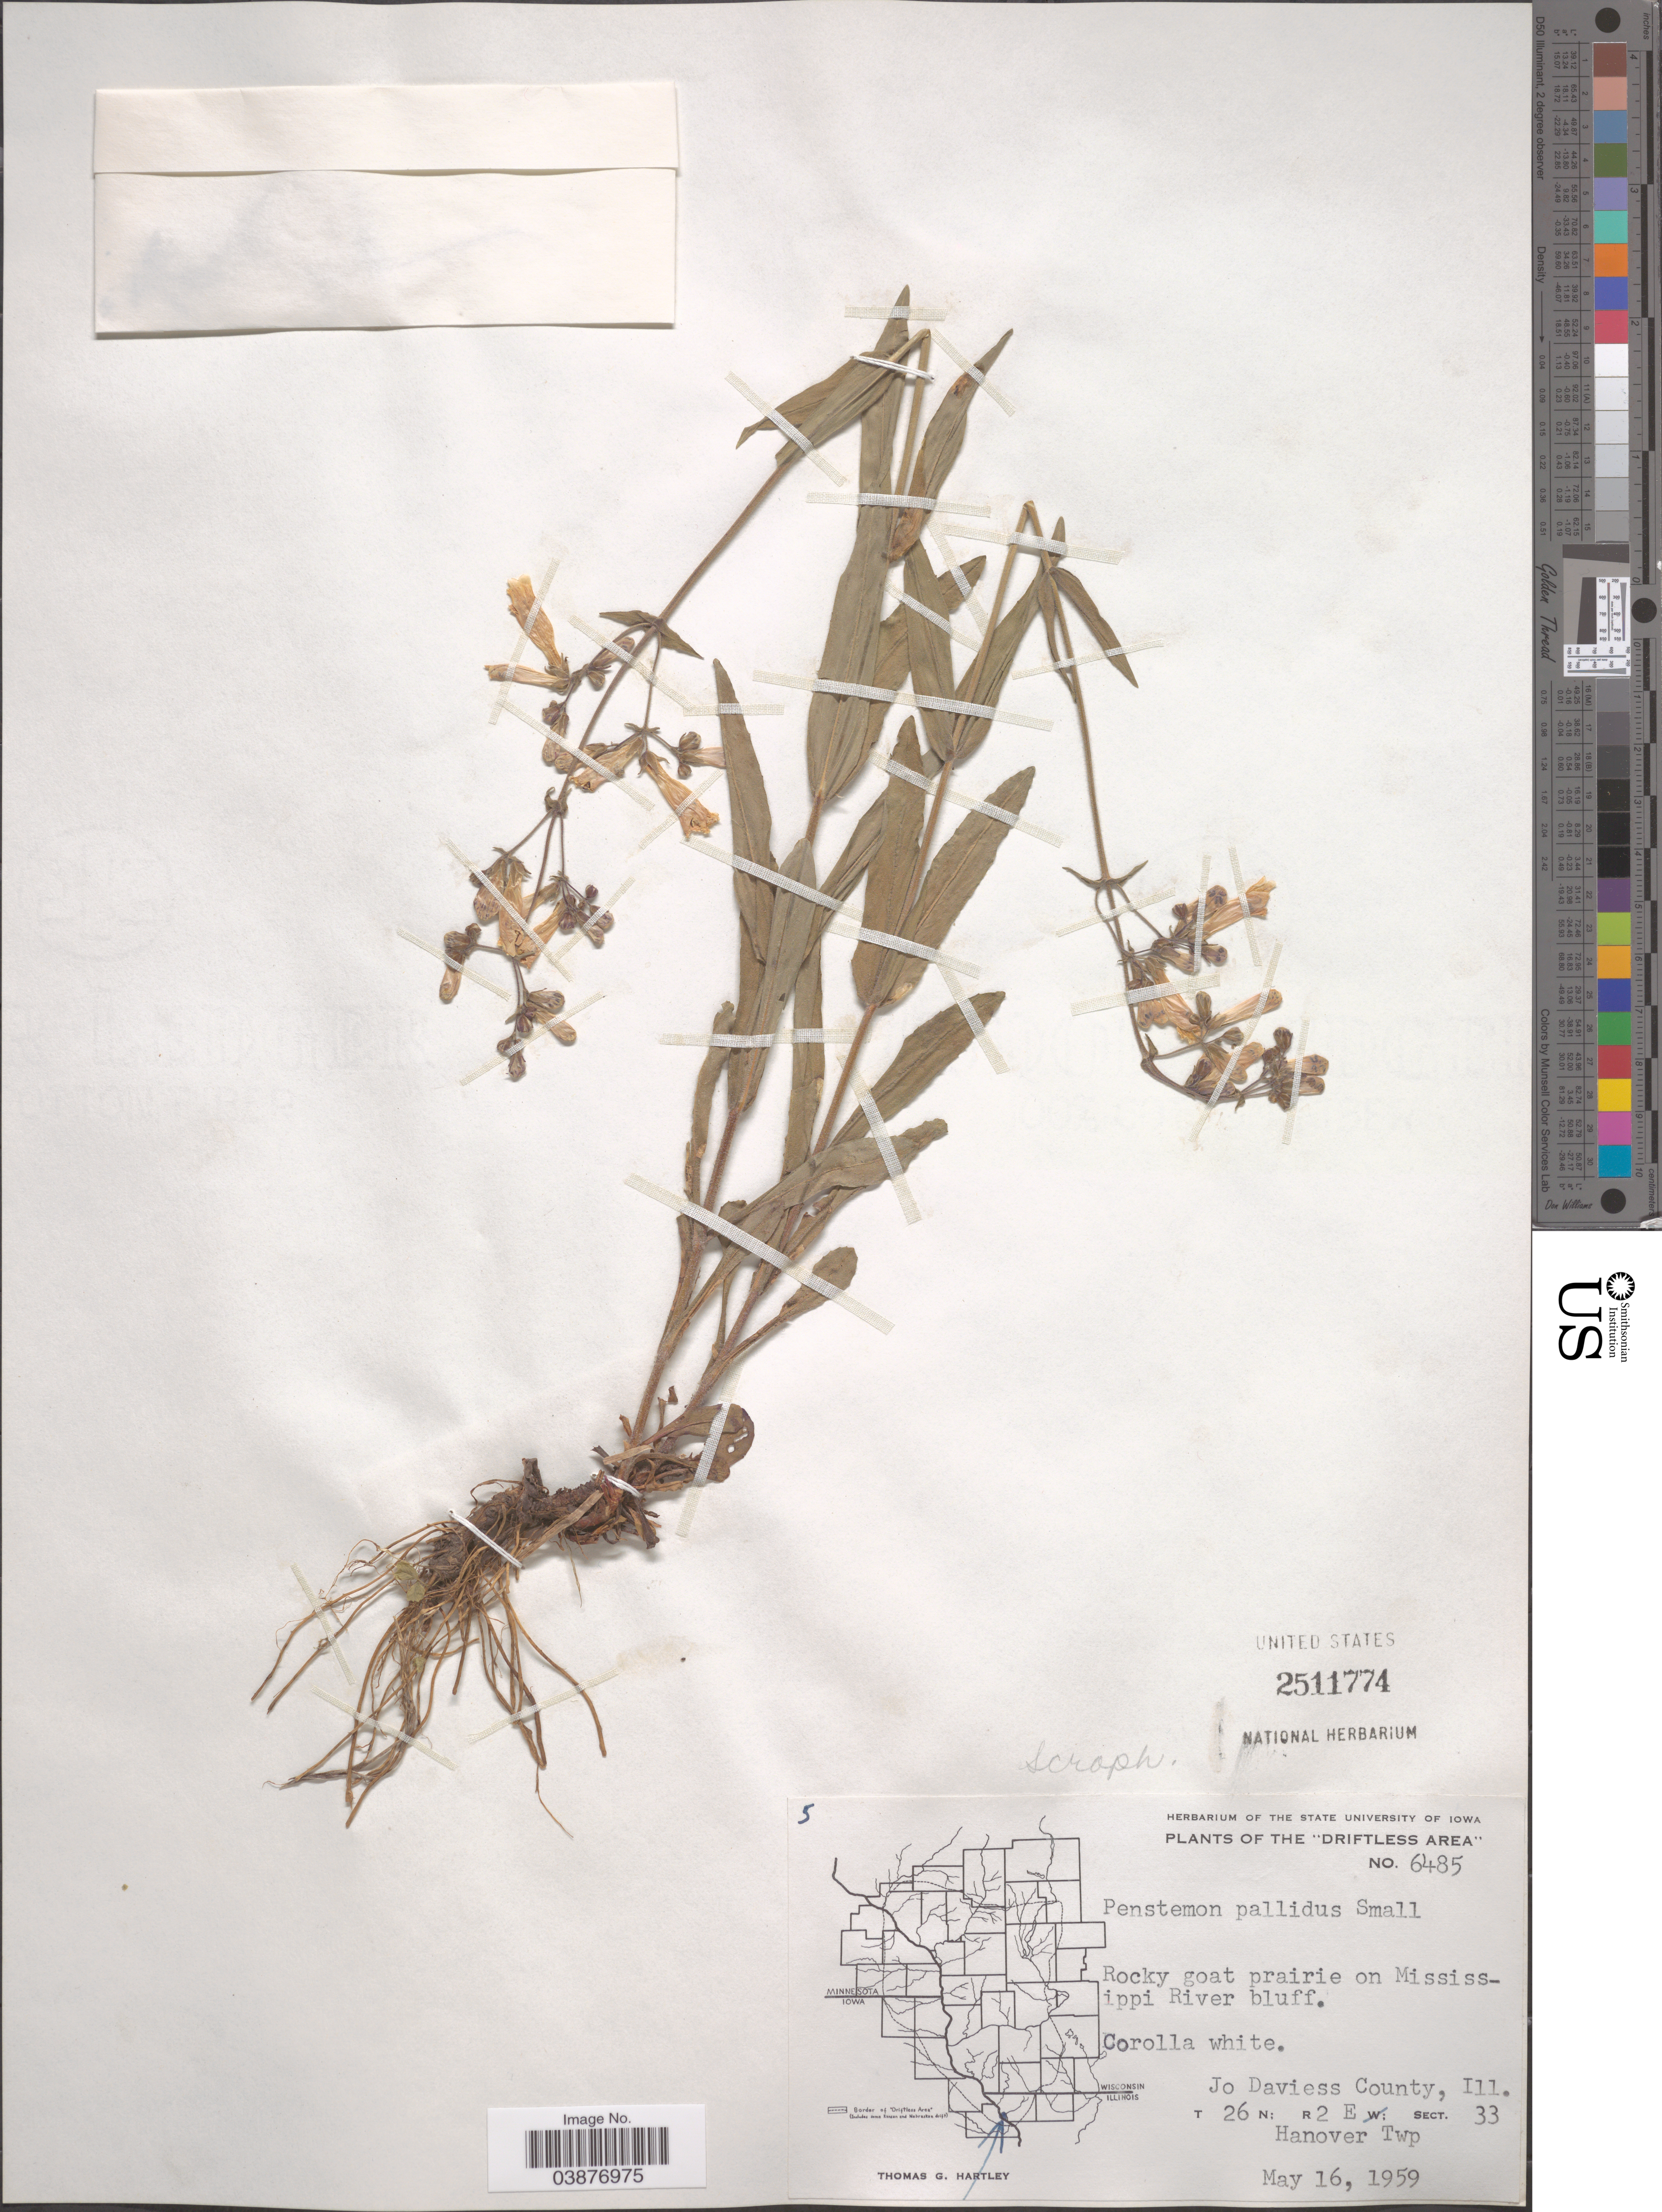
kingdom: Plantae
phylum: Tracheophyta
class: Magnoliopsida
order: Lamiales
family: Plantaginaceae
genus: Penstemon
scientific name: Penstemon pallidus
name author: Small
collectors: T. G. Hartley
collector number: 6485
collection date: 1959-05-16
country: United States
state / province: Illinois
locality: Driftless Area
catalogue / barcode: US 2511774